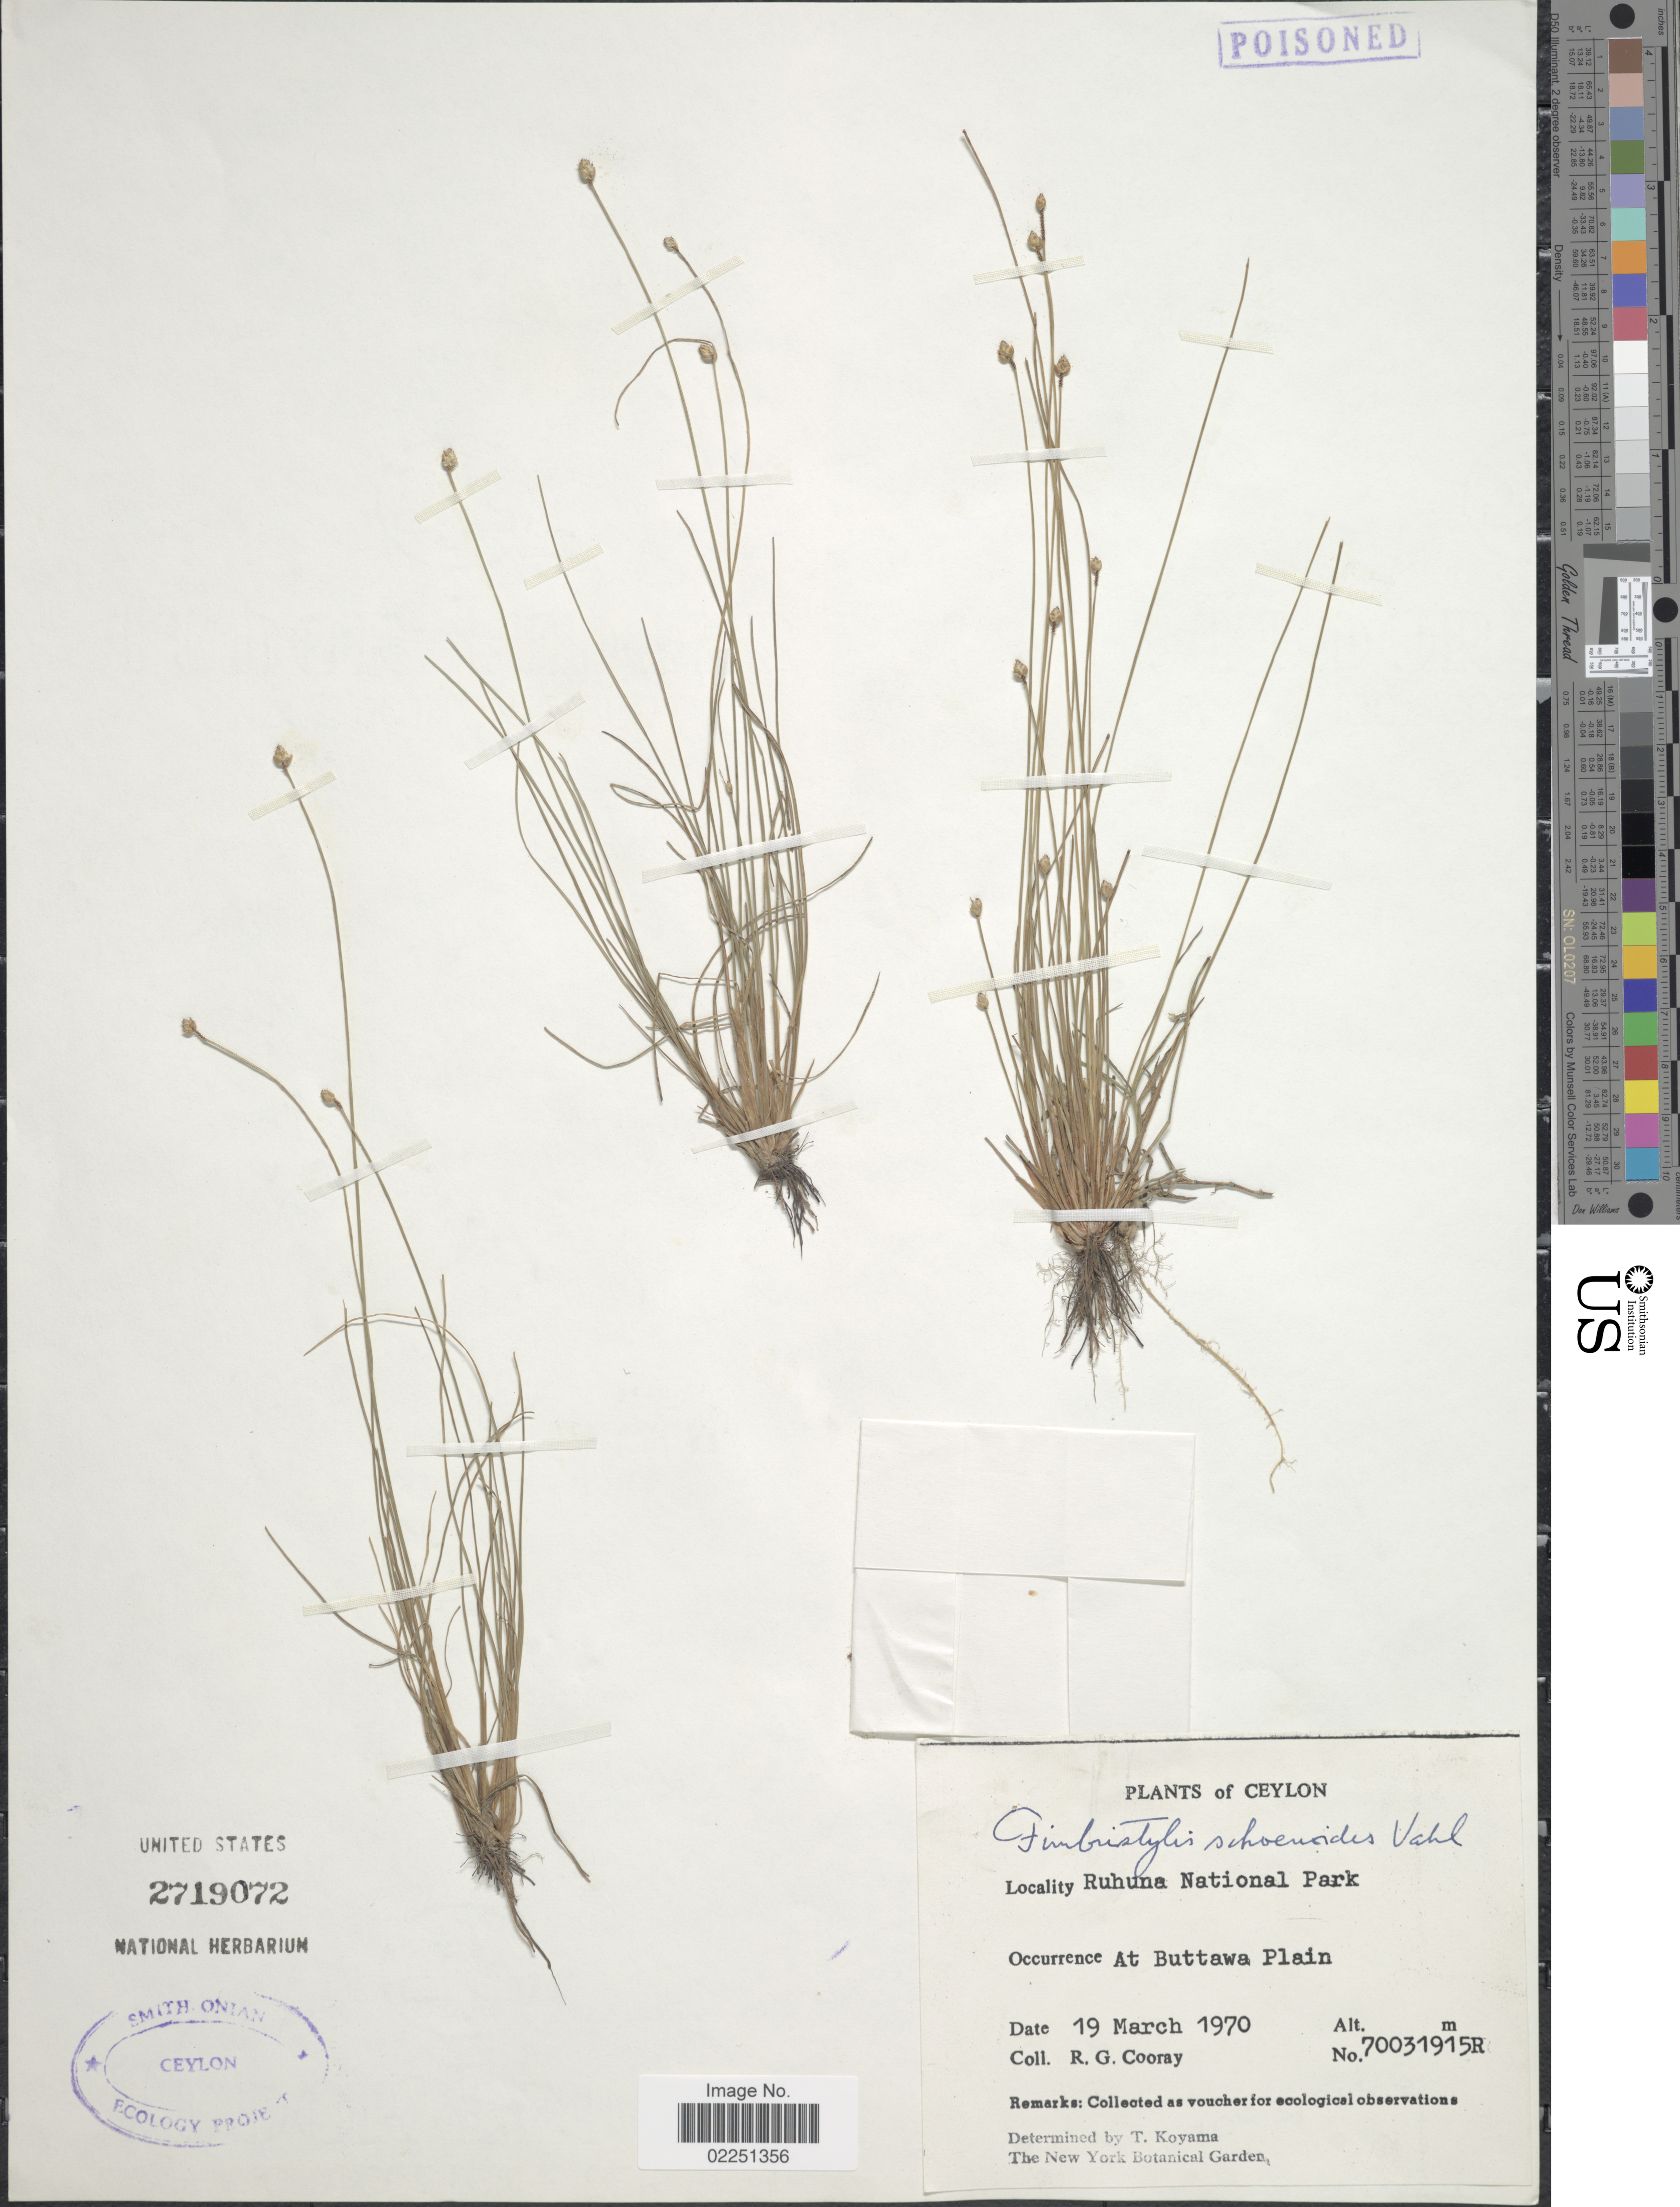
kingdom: Plantae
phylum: Tracheophyta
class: Liliopsida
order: Poales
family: Cyperaceae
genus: Fimbristylis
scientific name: Fimbristylis schoenoides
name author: (Retz.) Vahl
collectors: R. Cooray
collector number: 70031915R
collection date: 1970-03-19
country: Sri Lanka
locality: Ceylon, Ruhuna National Park, At Buttawa Plain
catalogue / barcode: US 2719072